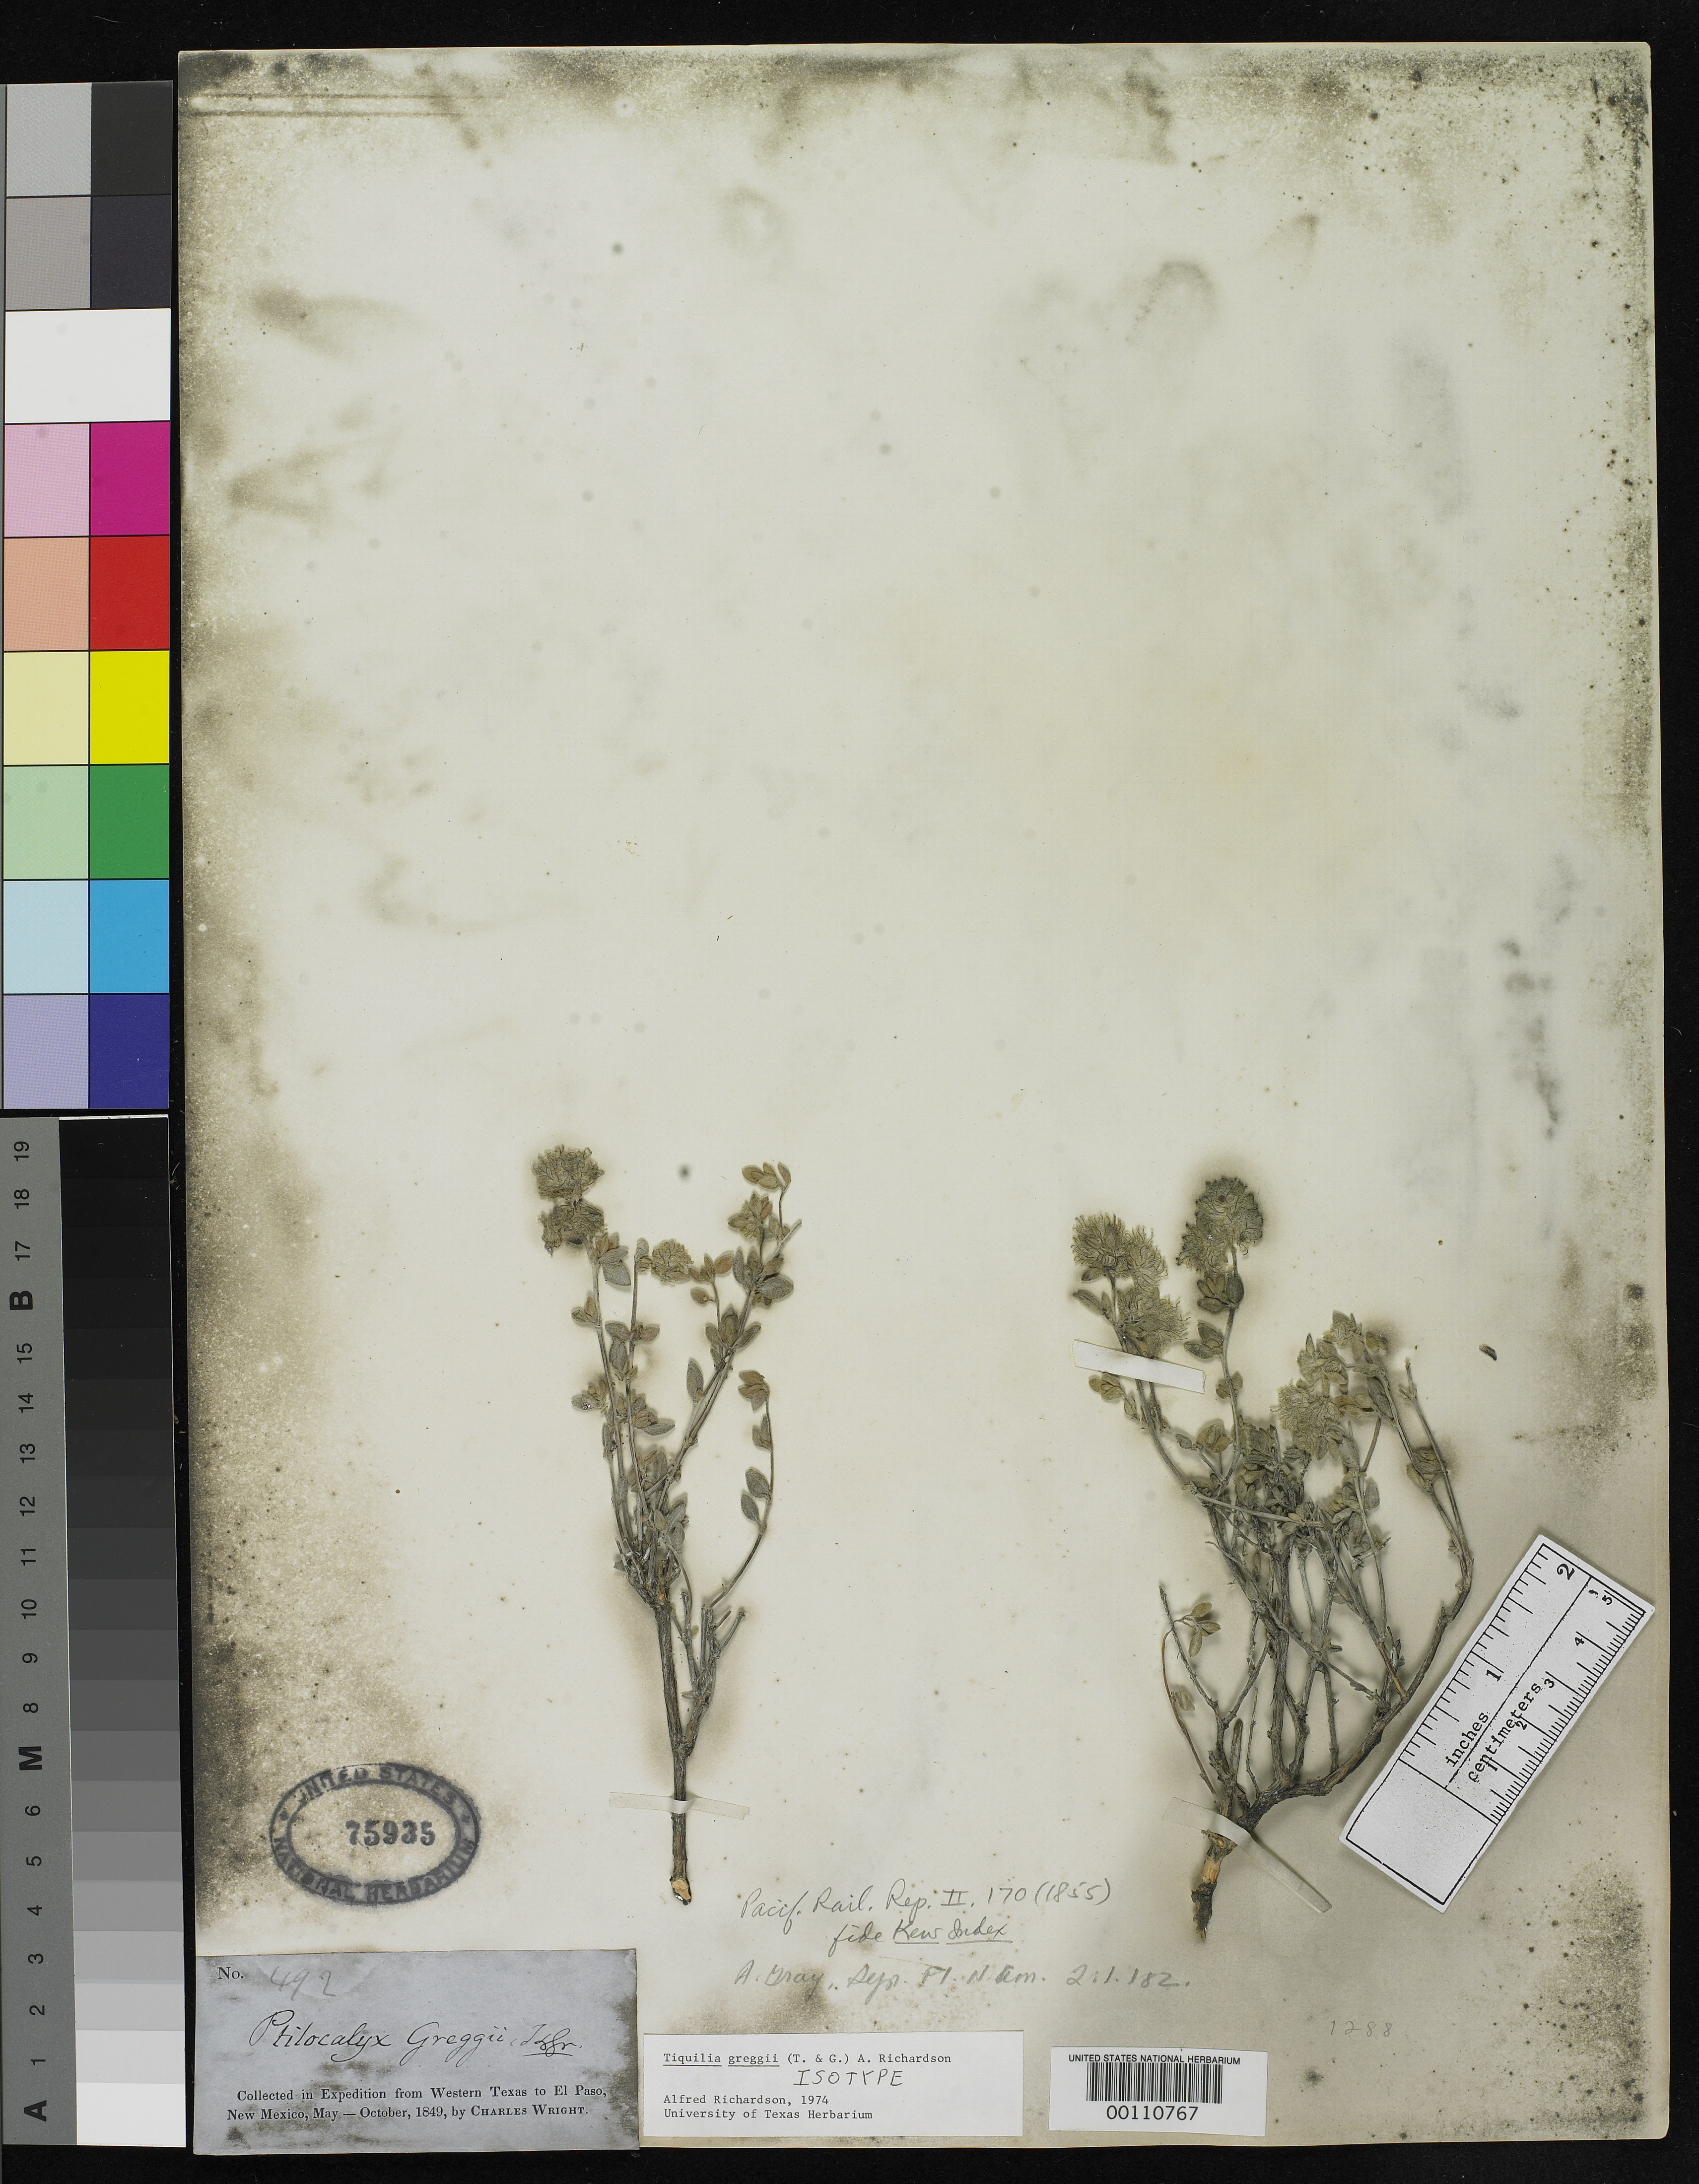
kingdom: Plantae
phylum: Tracheophyta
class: Magnoliopsida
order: Boraginales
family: Ehretiaceae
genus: Ptilocalyx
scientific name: Ptilocalyx greggii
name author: Torr. & A. Gray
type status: Isosyntype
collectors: C. Wright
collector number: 492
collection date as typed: Oct 1949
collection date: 1949-10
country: United States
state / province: Texas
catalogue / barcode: US 75935